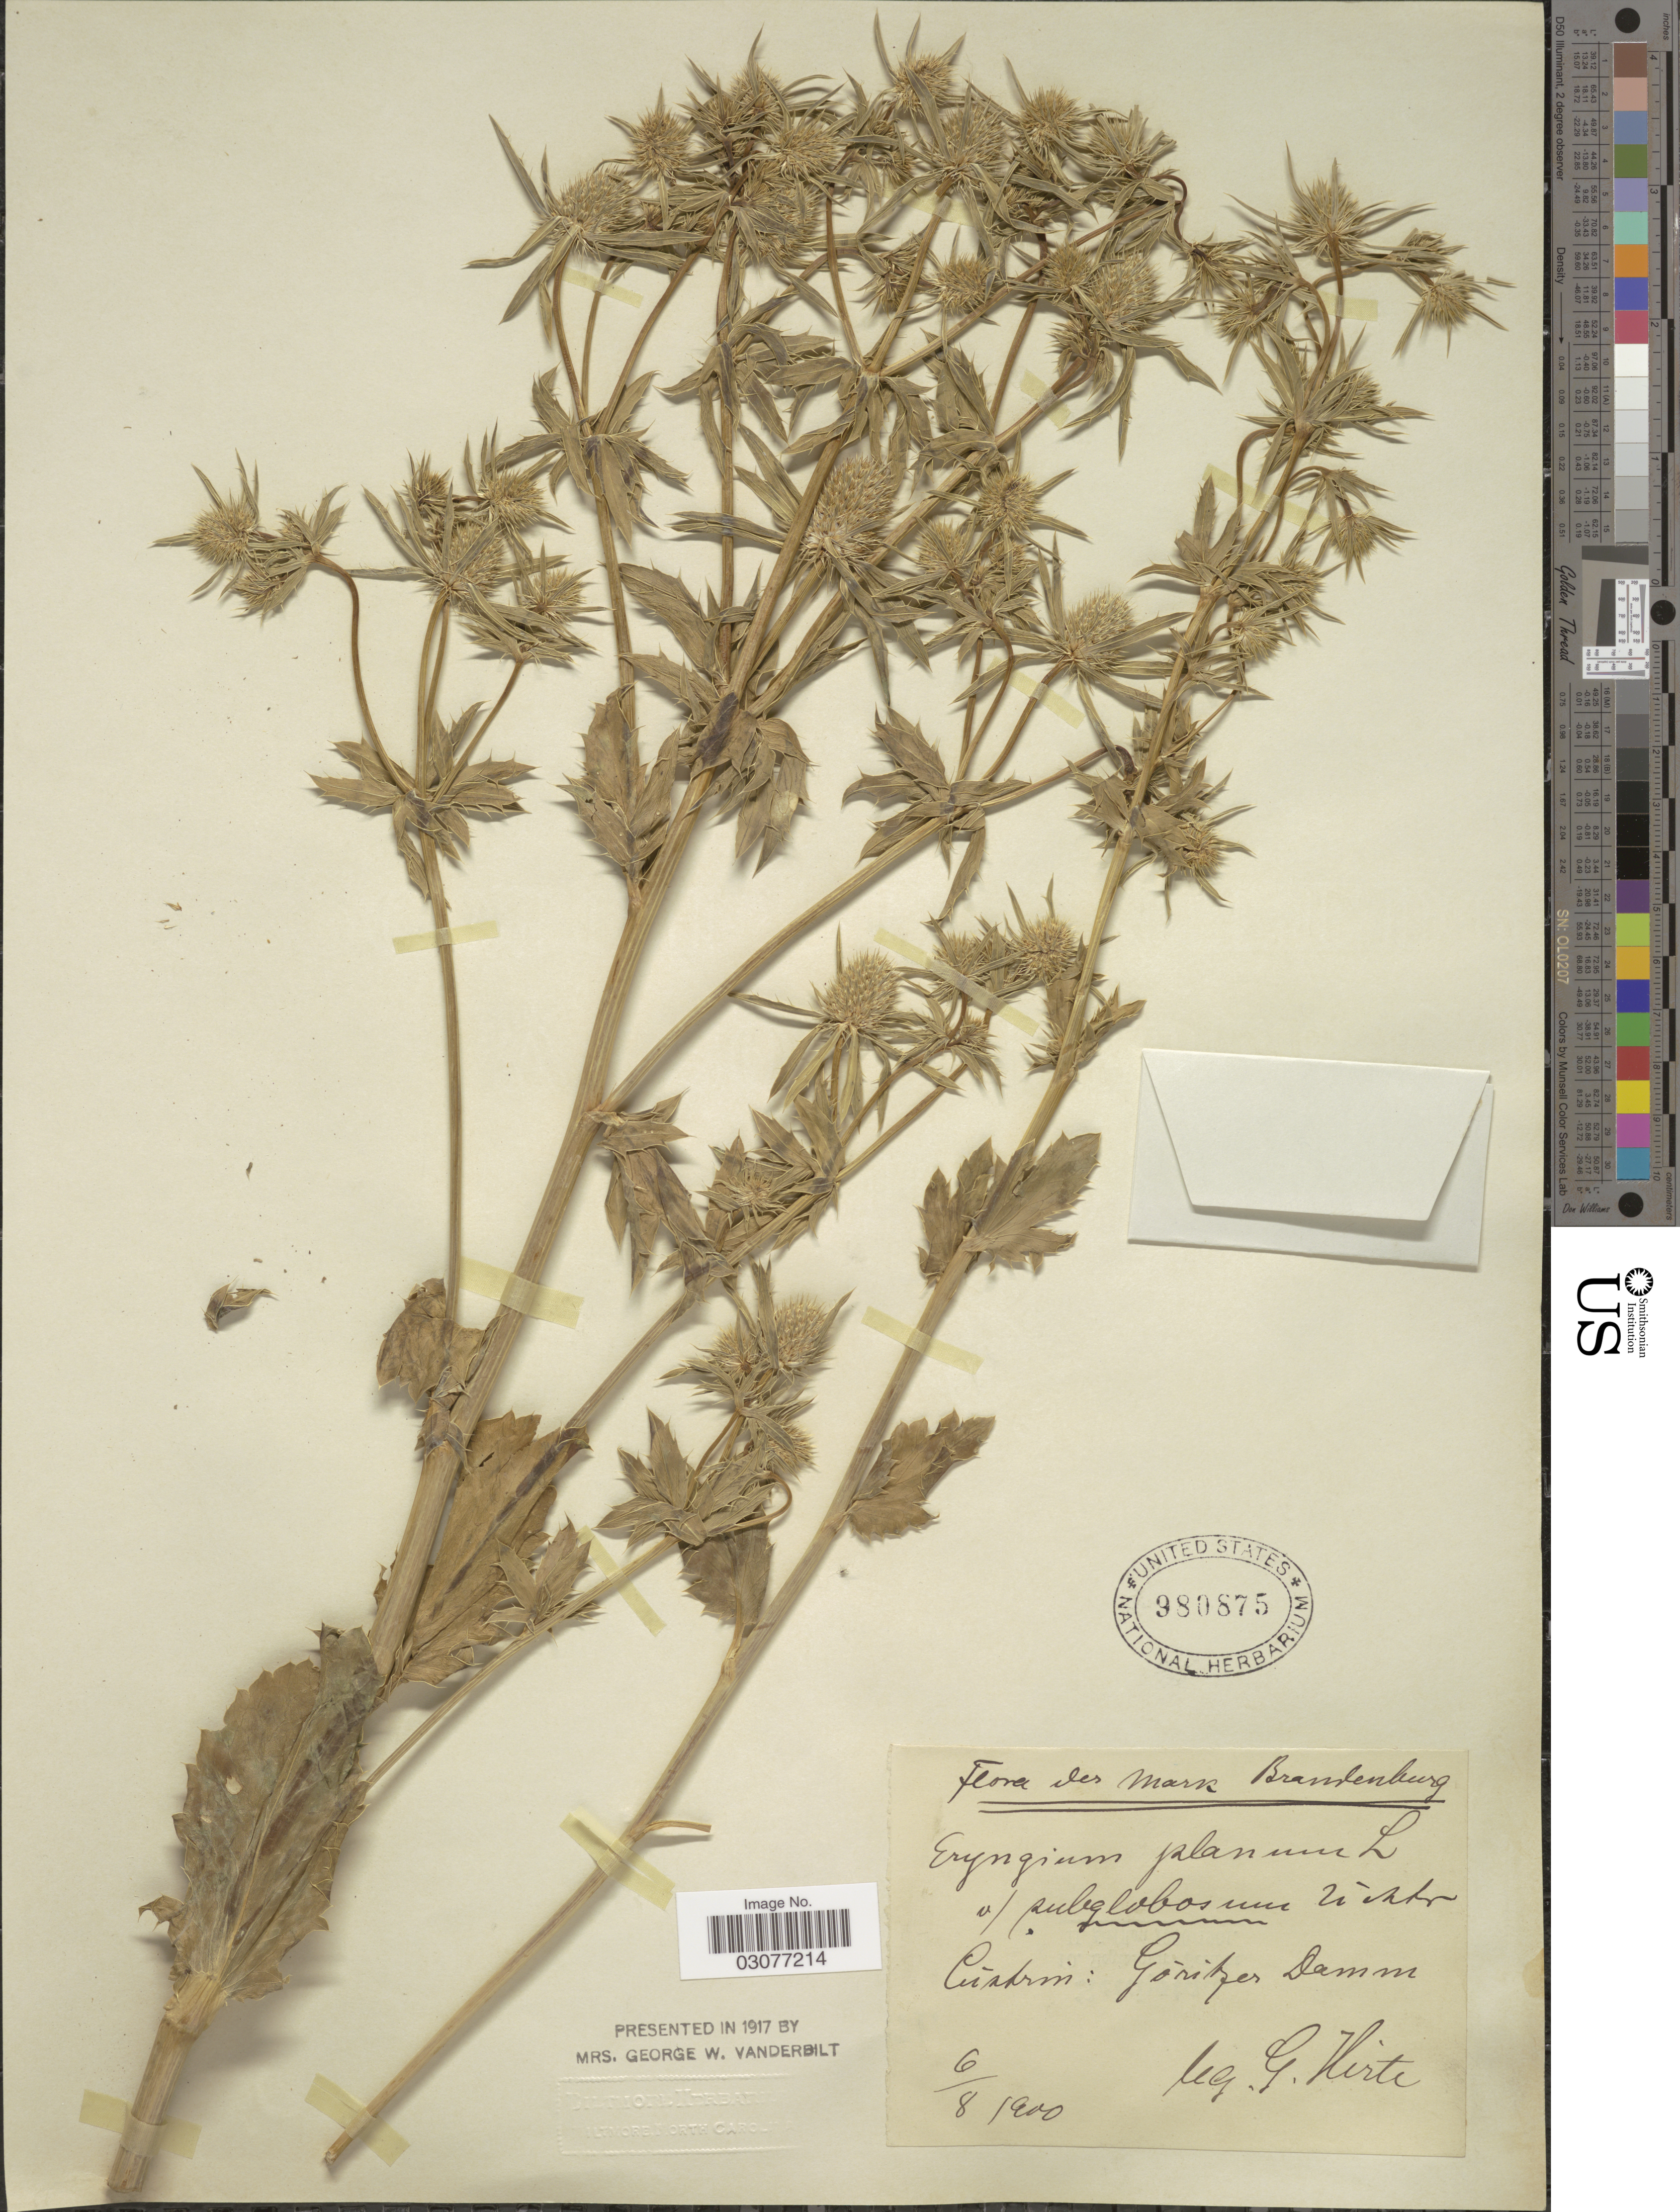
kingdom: Plantae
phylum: Tracheophyta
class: Magnoliopsida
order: Apiales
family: Apiaceae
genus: Eryngium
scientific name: Eryngium planum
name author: L.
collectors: G. Hirte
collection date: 1900-08-06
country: Germany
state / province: Brandenburg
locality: Ceiabrin: Góritzer Damm. [interpreted]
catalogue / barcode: US 980875